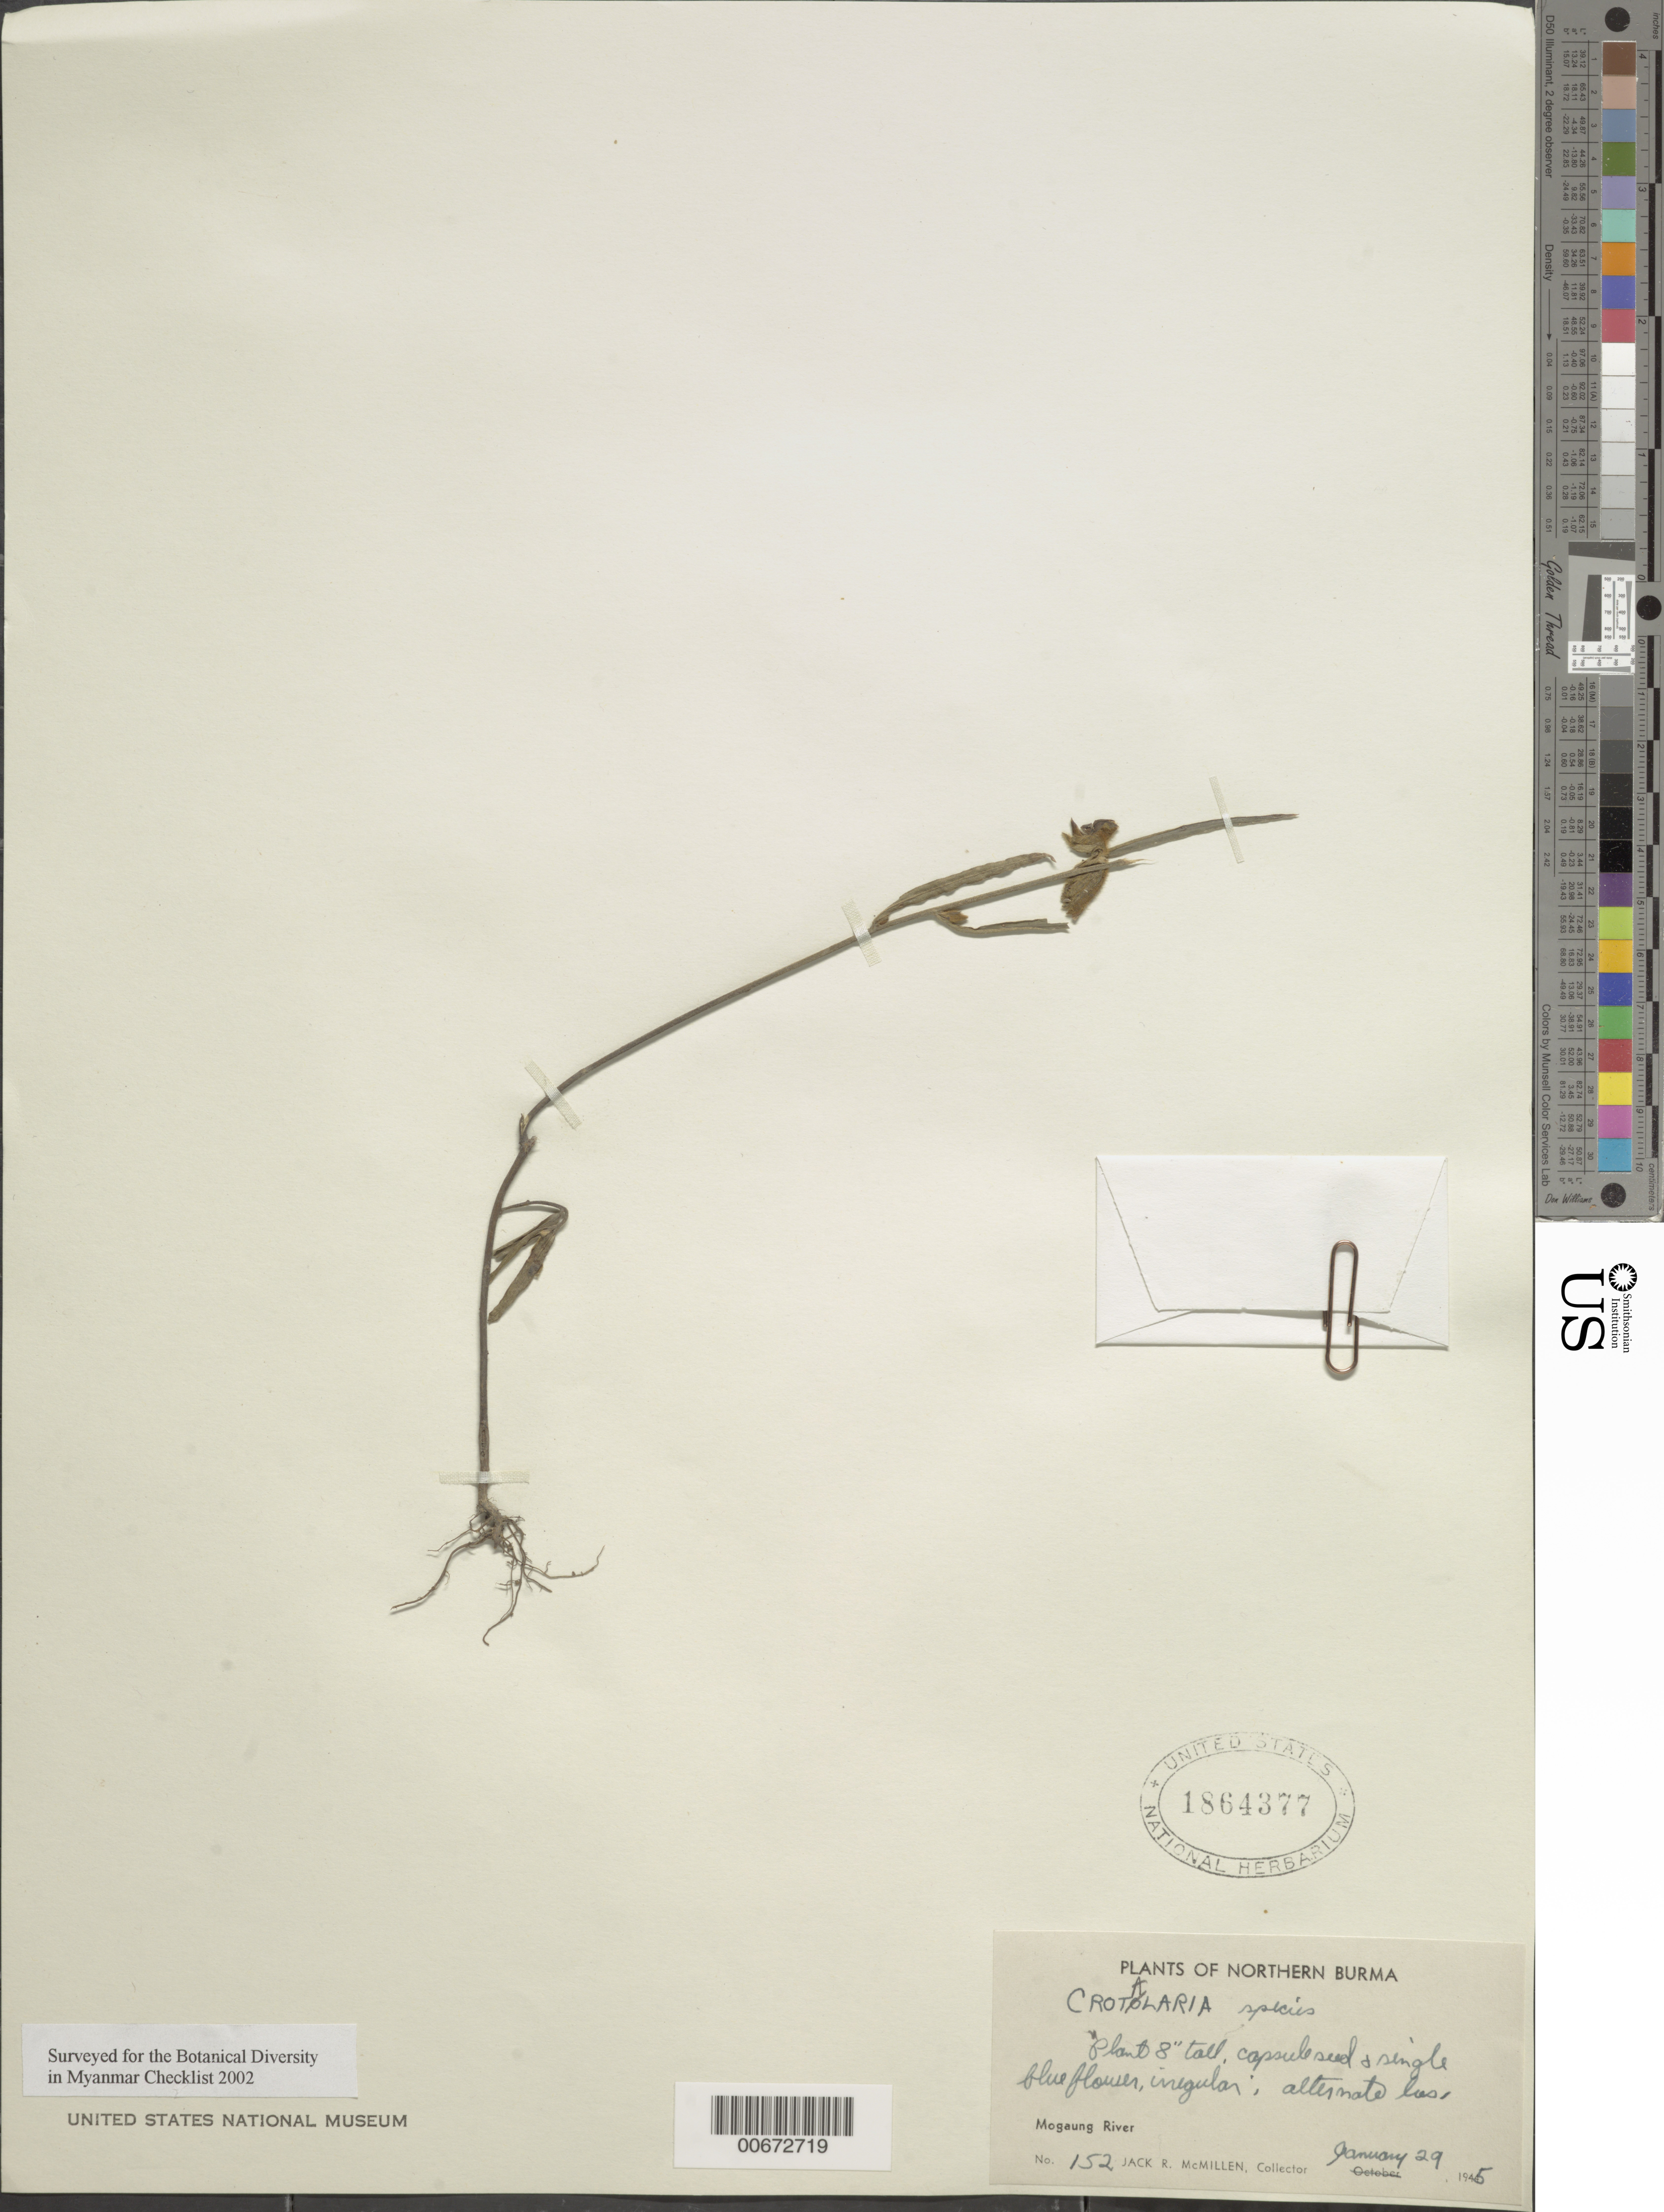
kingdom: Plantae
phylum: Tracheophyta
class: Magnoliopsida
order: Fabales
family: Fabaceae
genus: Crotalaria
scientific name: Crotalaria sp.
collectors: J. McMillen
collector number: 152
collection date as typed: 29 Jan 1945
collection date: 1945-01-29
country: Myanmar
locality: Northern Burma, Mogaung River.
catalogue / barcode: US 1864377